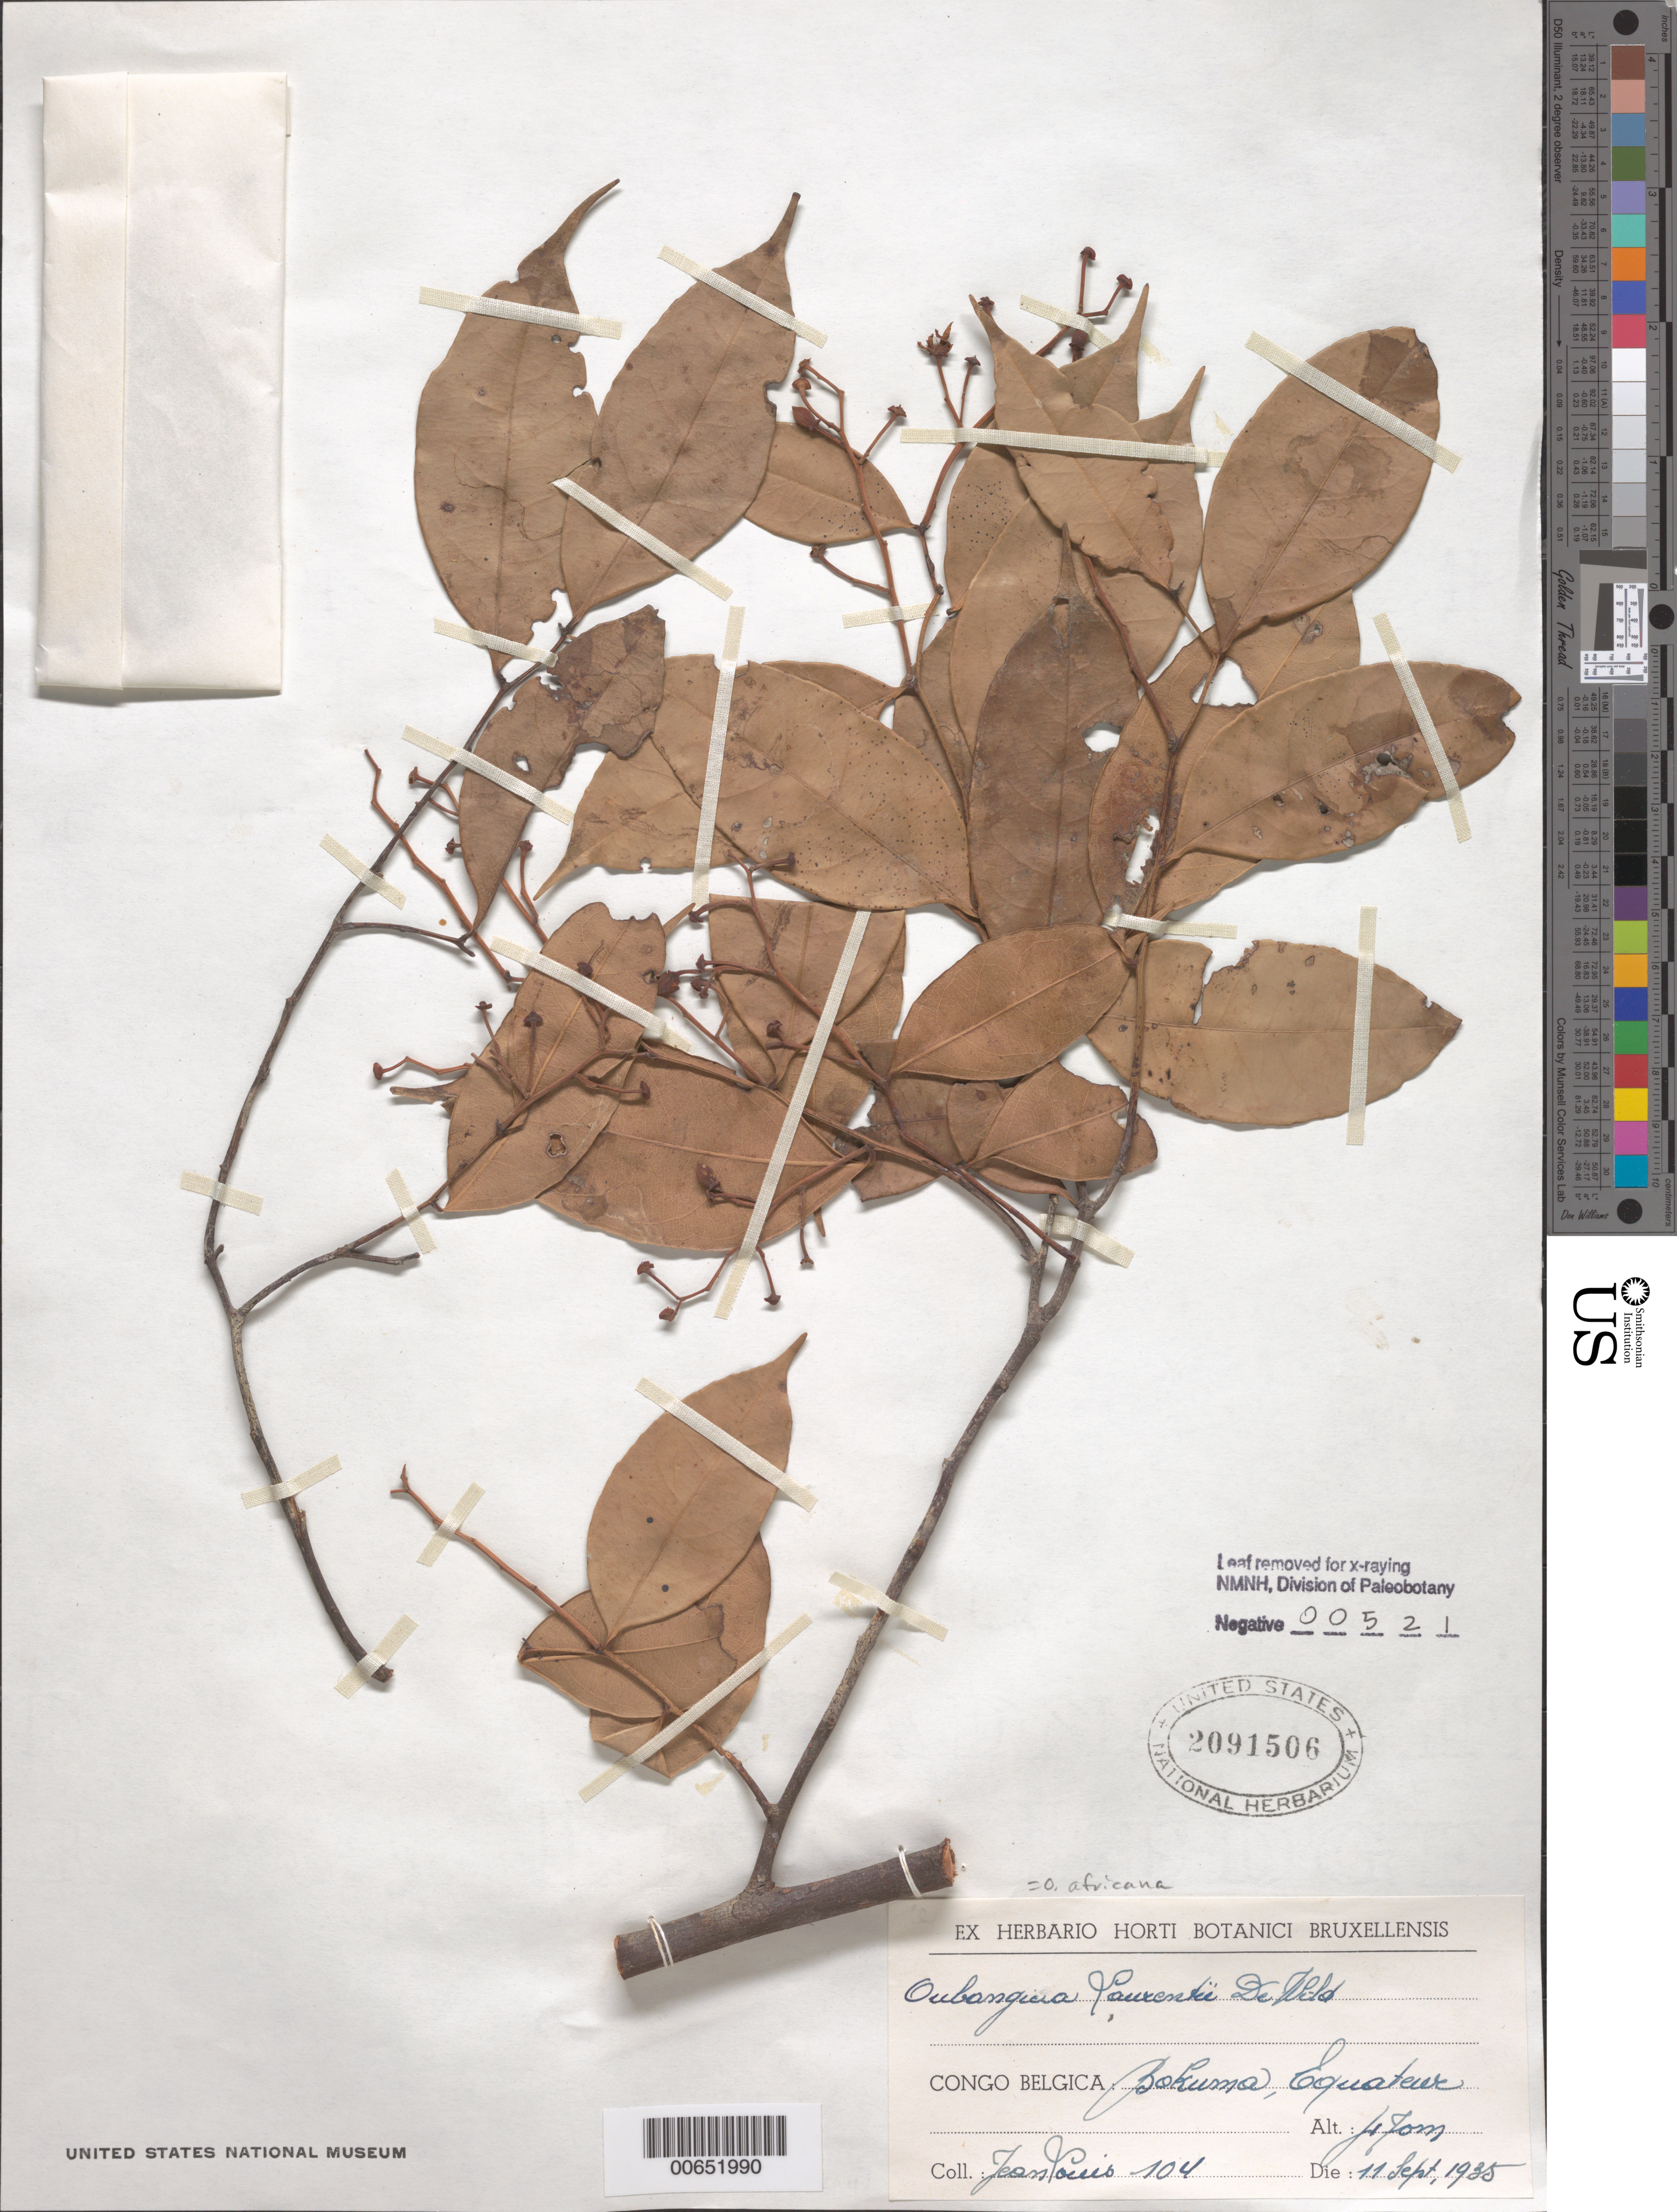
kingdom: Plantae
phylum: Tracheophyta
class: Magnoliopsida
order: Ericales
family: Lecythidaceae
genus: Oubanguia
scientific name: Oubanguia africana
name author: Baill.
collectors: J. Louis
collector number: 104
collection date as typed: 11 Sep 1935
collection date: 1935-09-11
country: Congo, Democratic Republic of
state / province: Équateur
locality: Bokuma, equateur, (belgian congo)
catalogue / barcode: US 2091506